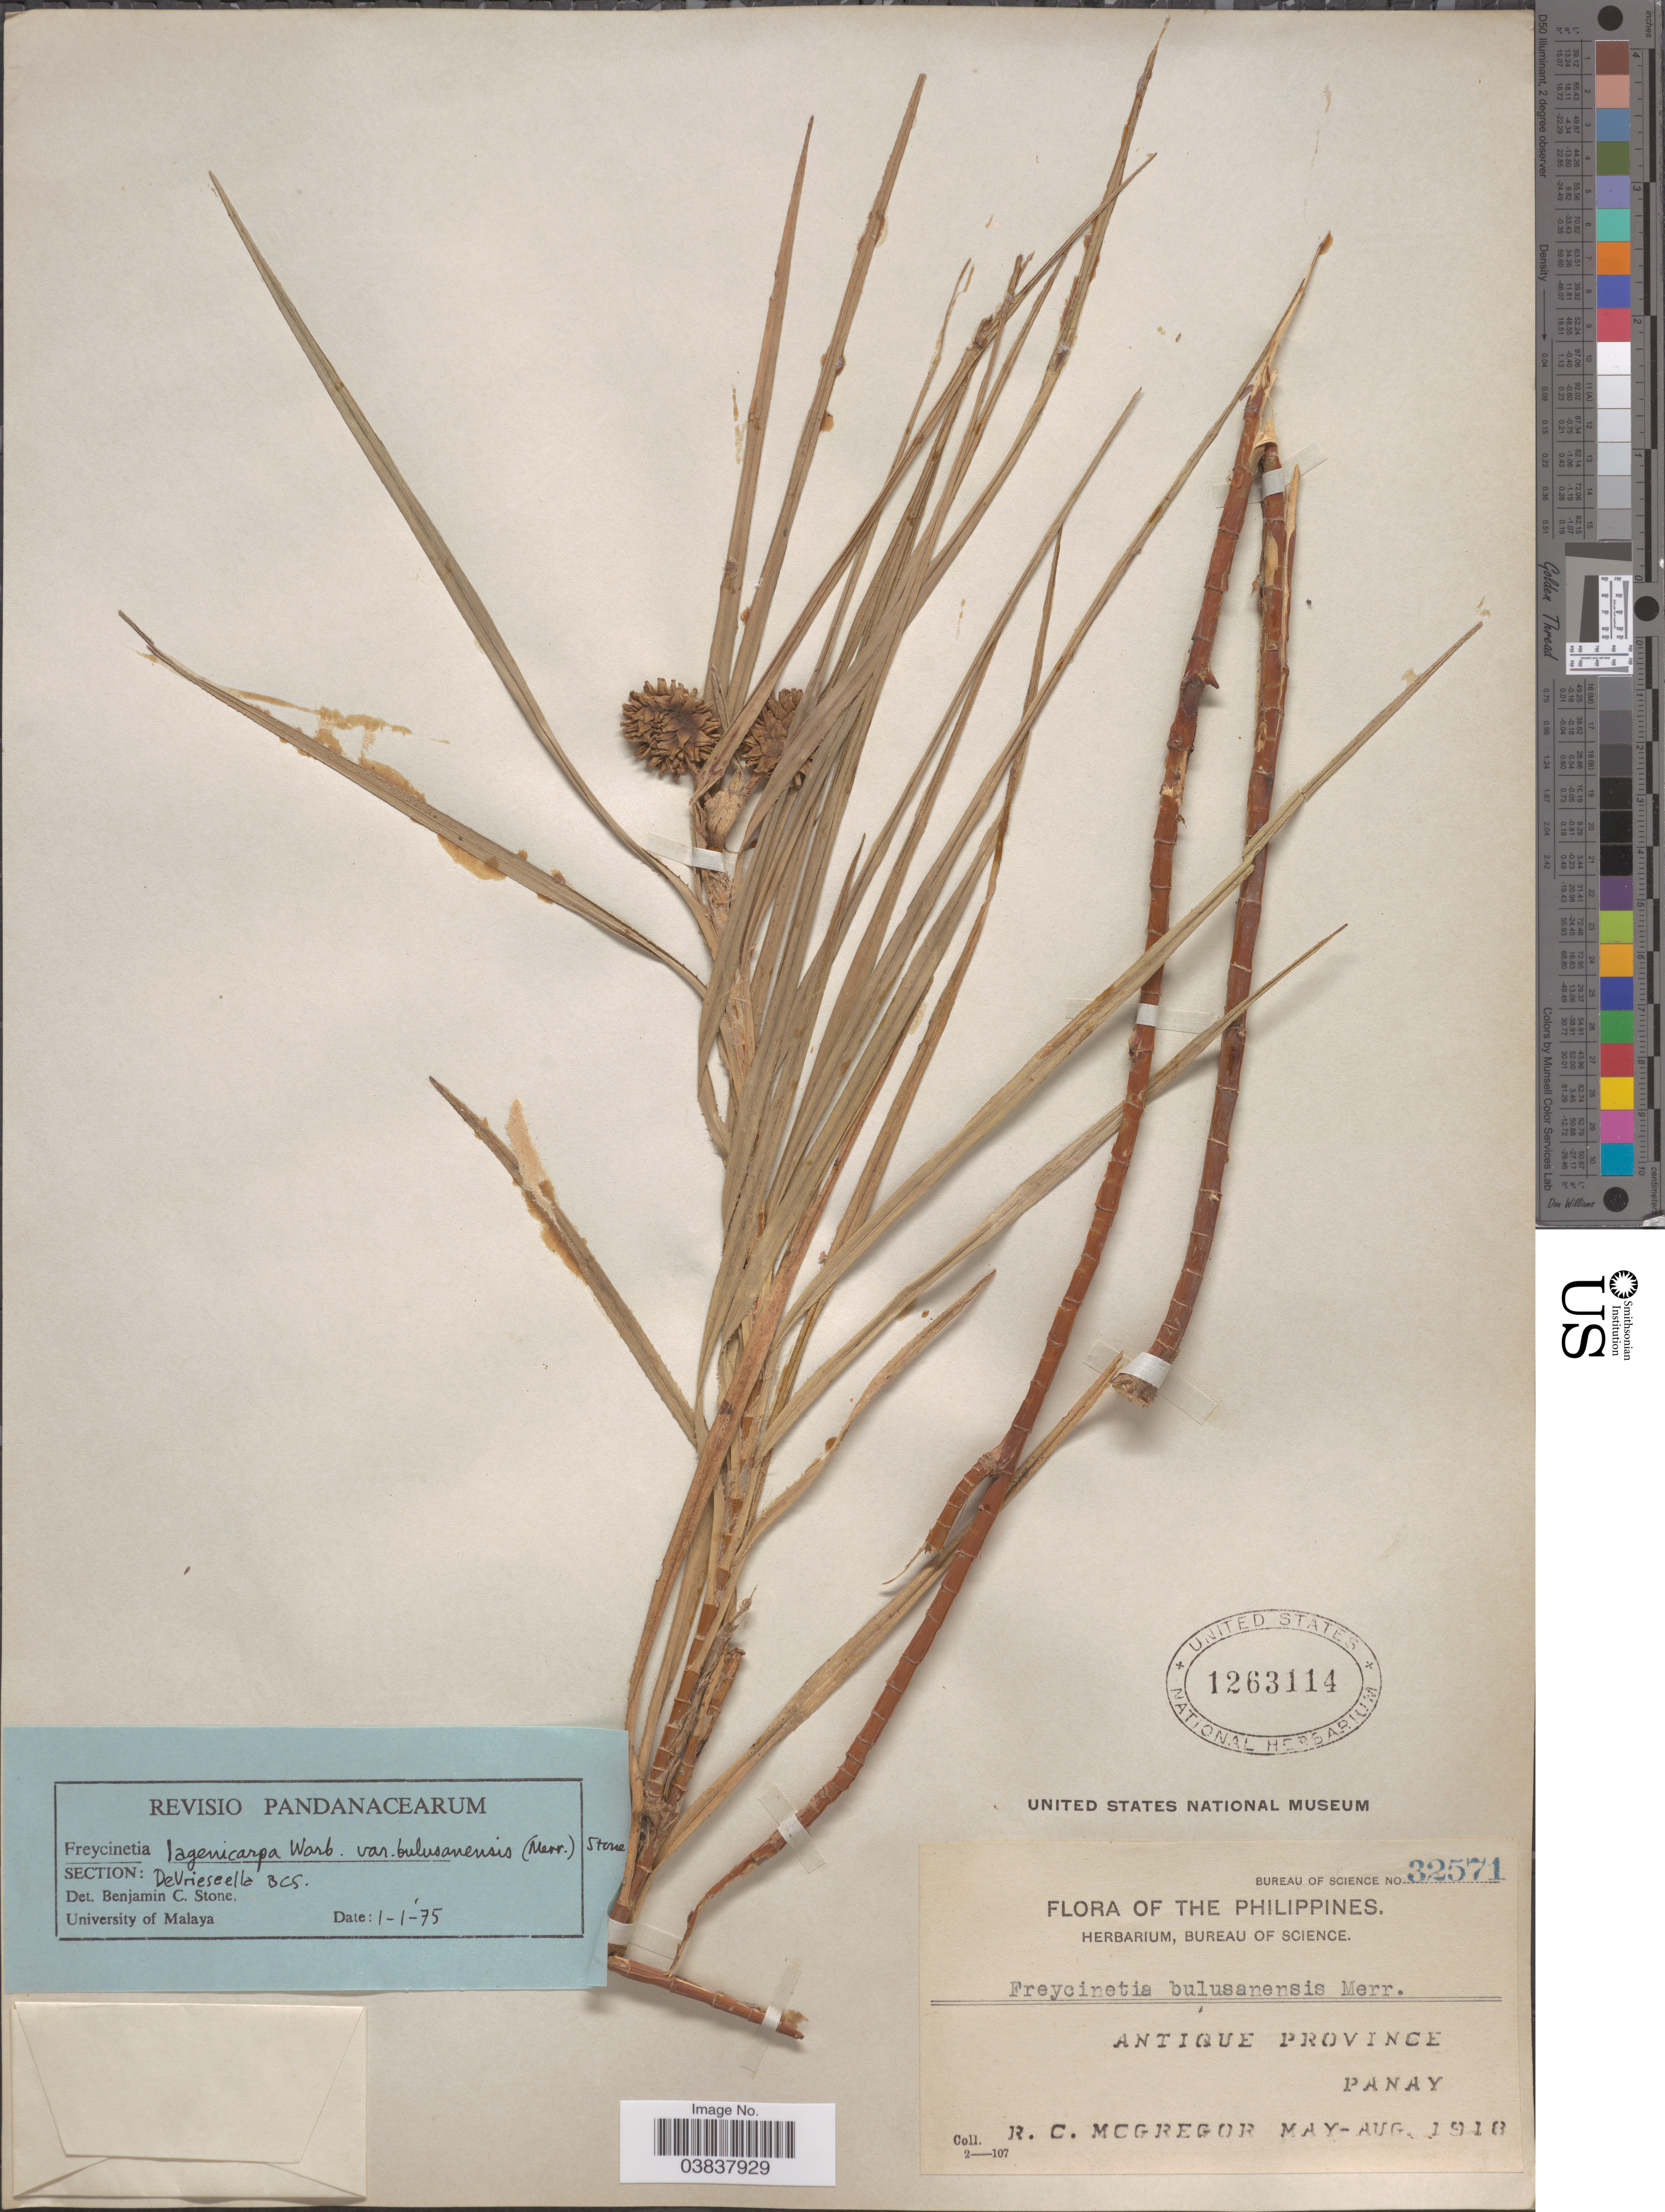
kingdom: Plantae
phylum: Tracheophyta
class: Liliopsida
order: Pandanales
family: Pandanaceae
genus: Freycinetia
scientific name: Freycinetia lagenicarpa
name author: Warb.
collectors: R. C. McGregor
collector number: Bureau of Science 32571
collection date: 1918-05/1918-08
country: Philippines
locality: Antique Province, Panay.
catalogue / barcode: US 1263114